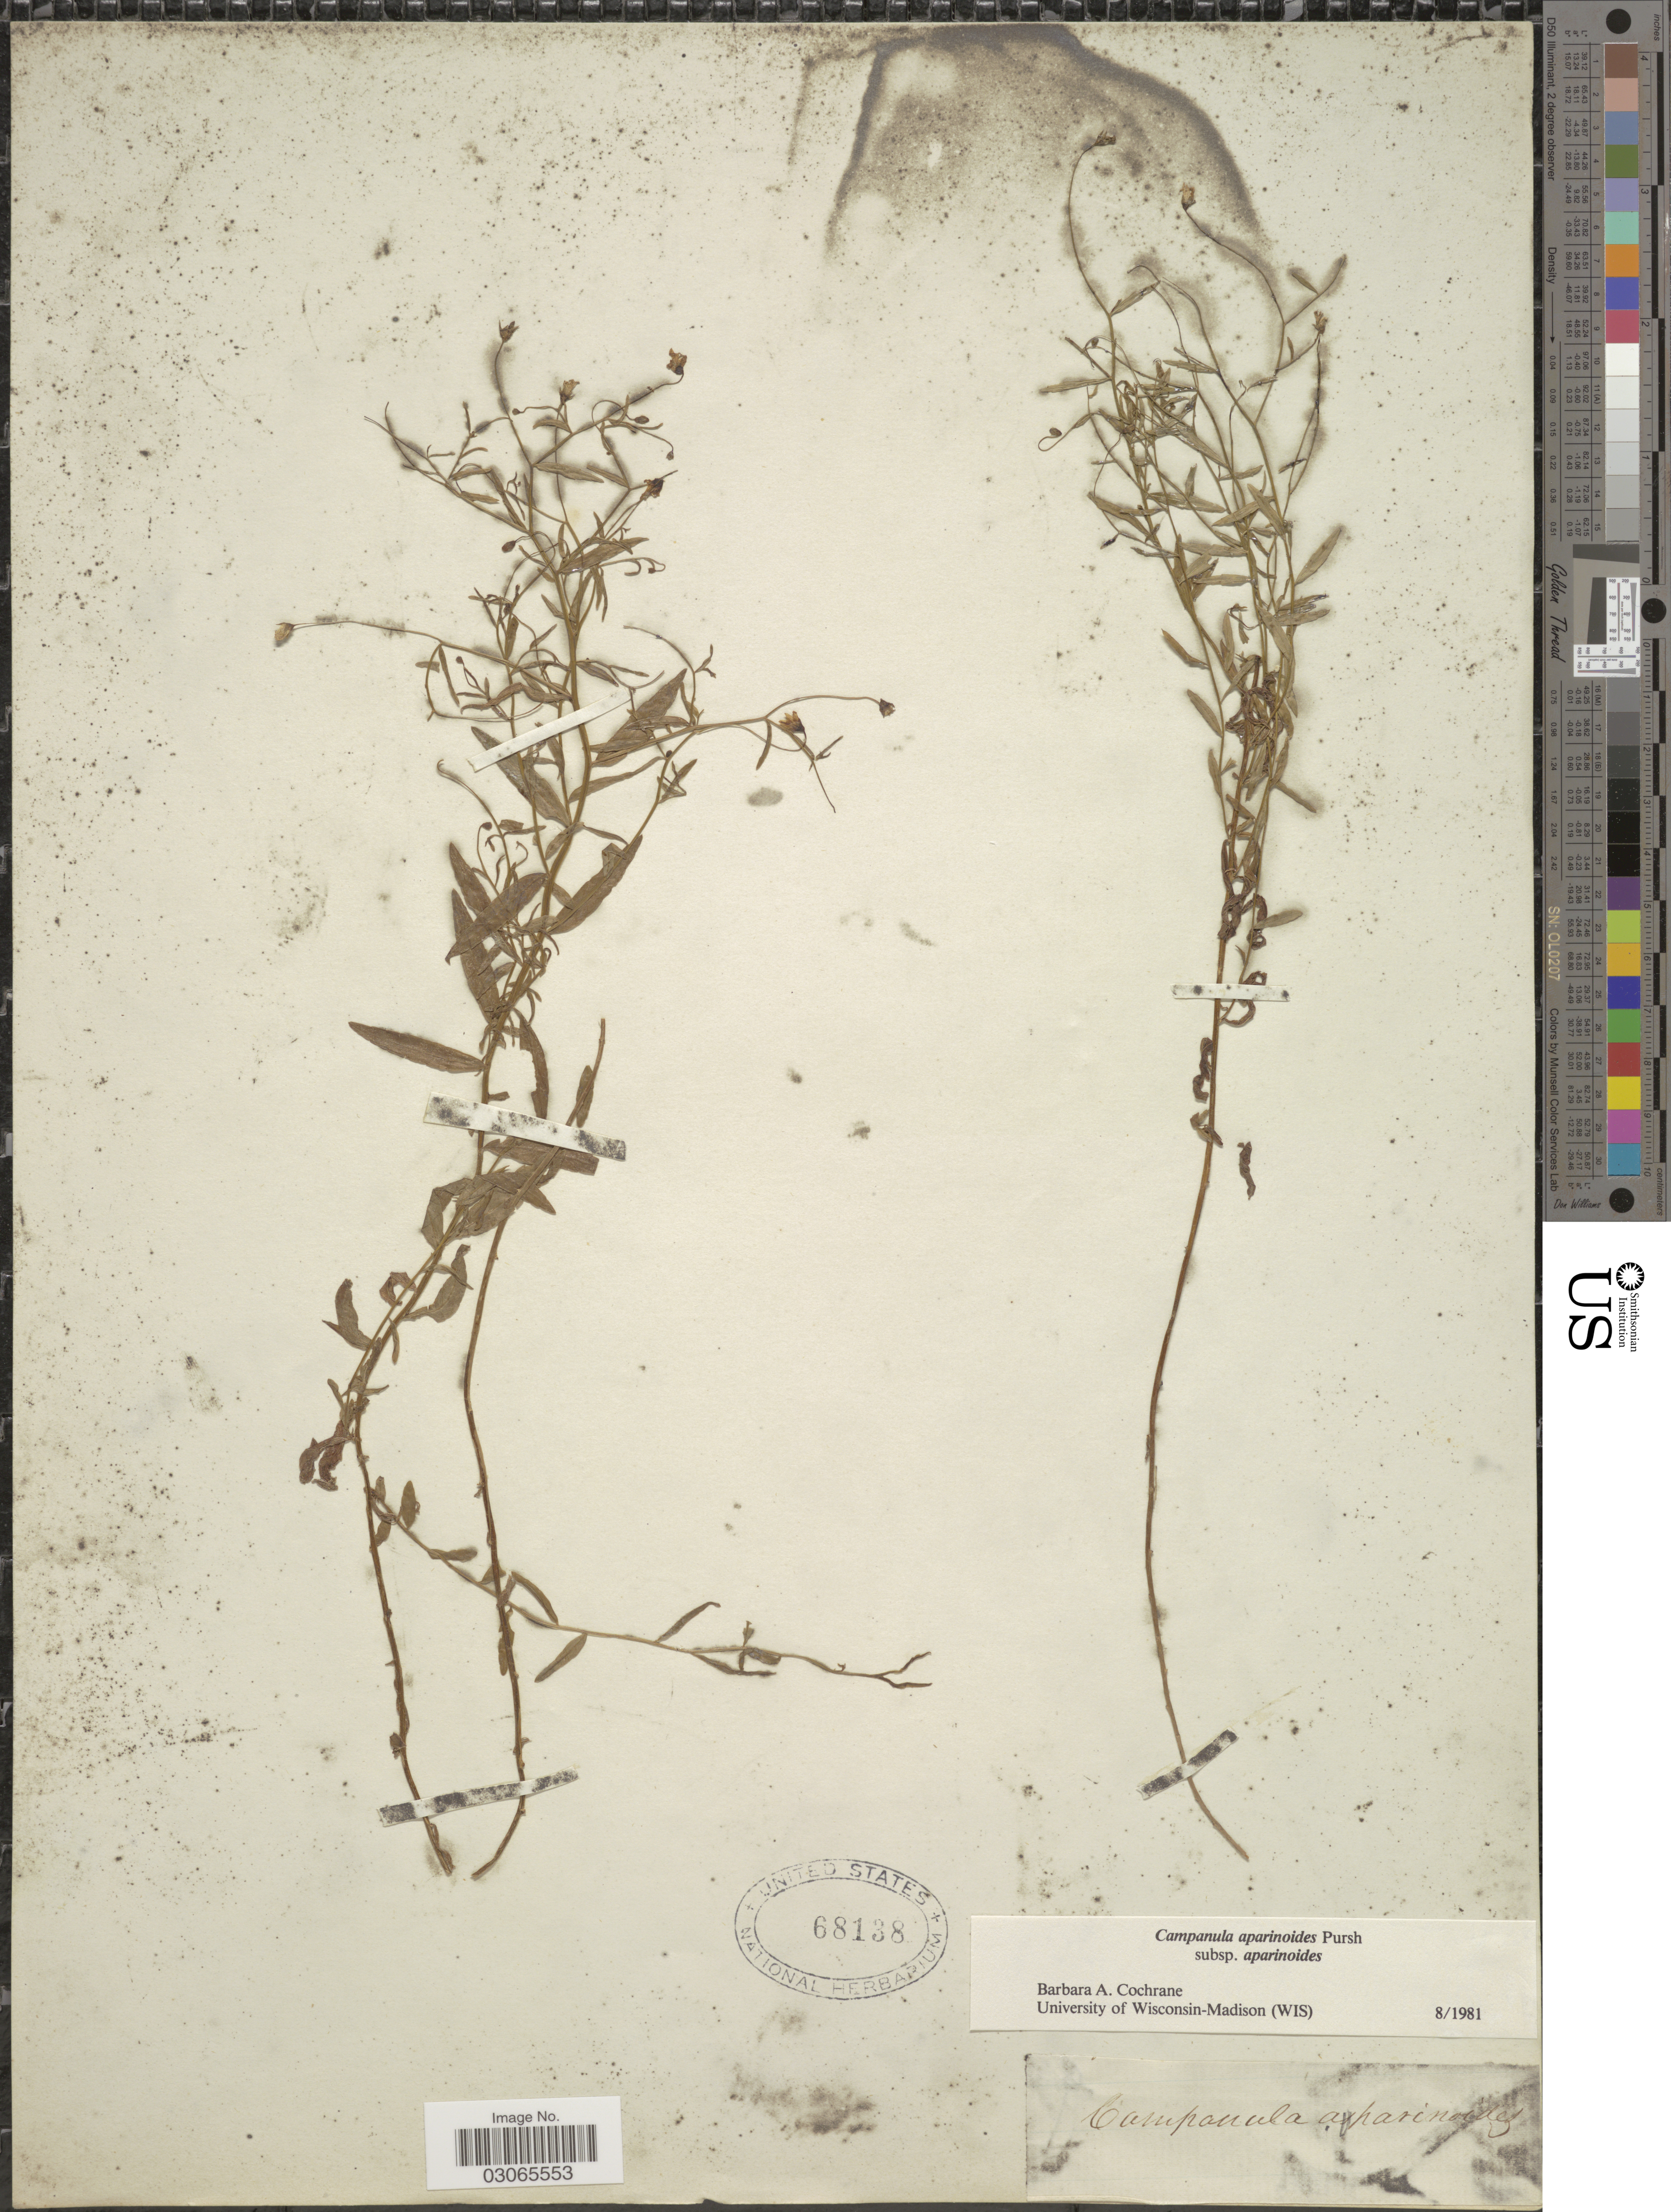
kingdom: Plantae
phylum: Tracheophyta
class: Magnoliopsida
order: Asterales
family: Campanulaceae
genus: Campanula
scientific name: Campanula aparinoides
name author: Pursh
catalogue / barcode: US 68138